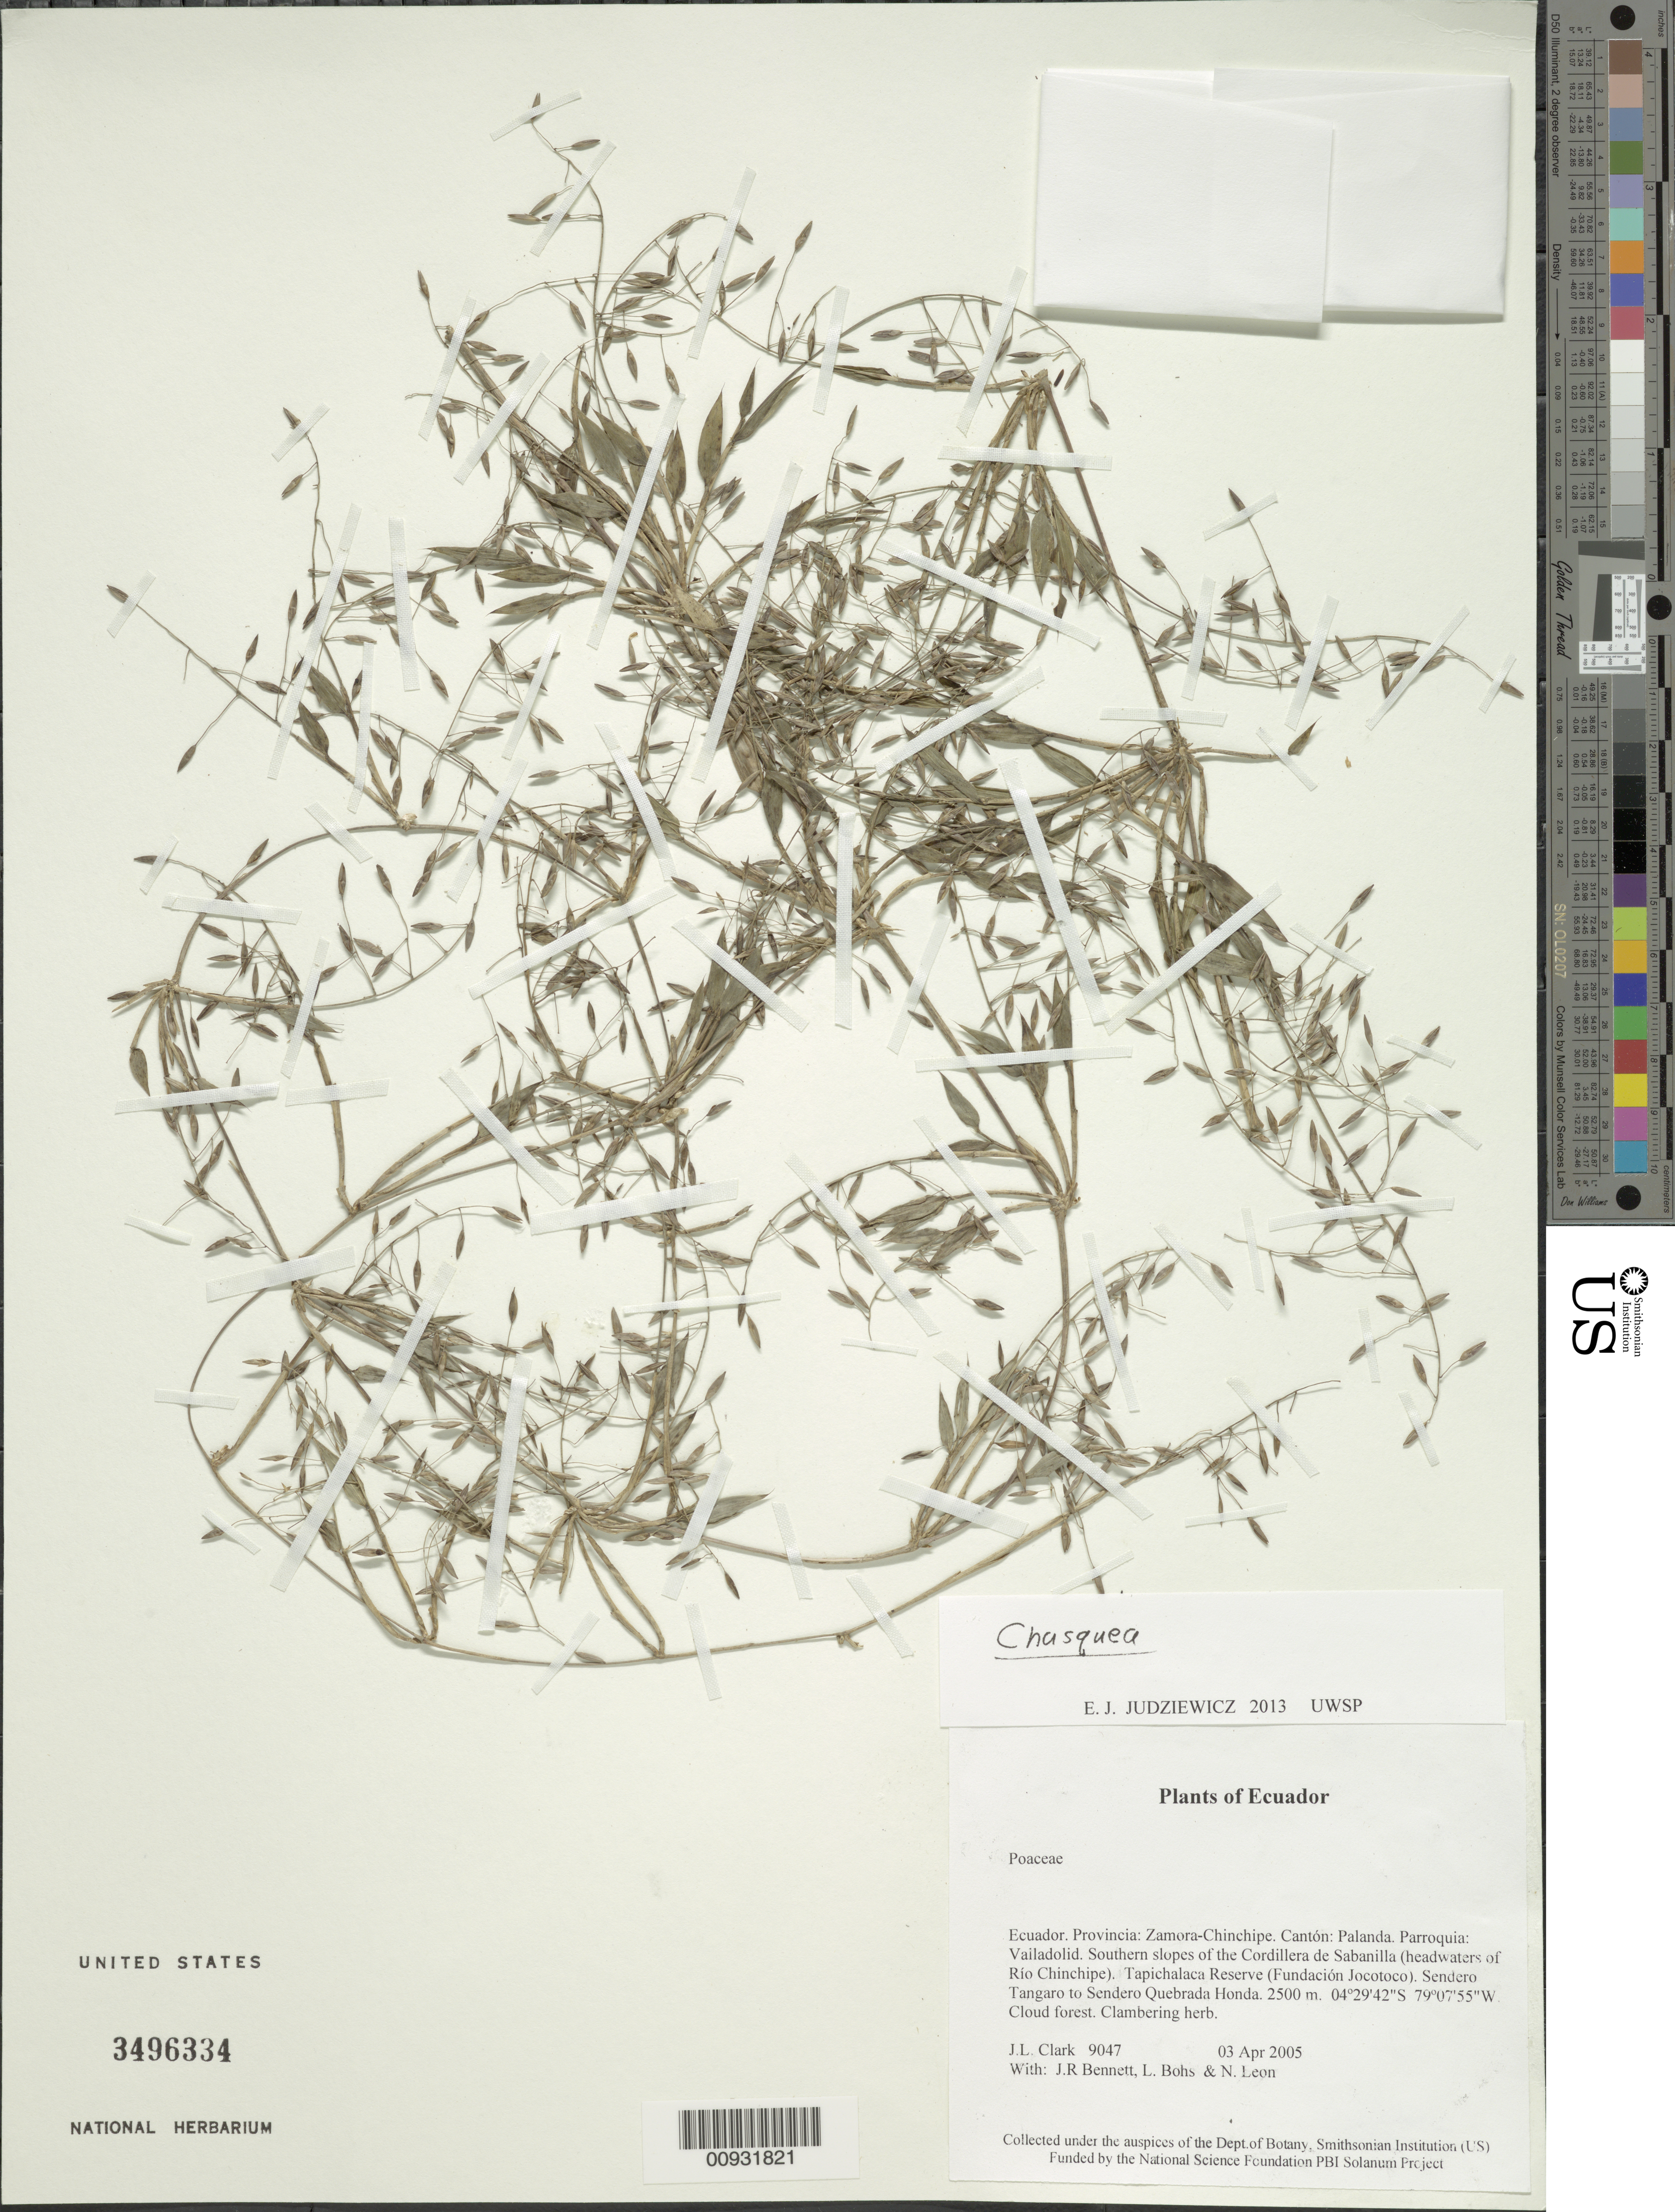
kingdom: Plantae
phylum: Tracheophyta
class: Liliopsida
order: Poales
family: Poaceae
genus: Chusquea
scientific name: Chusquea sp.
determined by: Judziewicz, E. J.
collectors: J. L. Clark, J. R. Bennett, L. A. Bohs & N. Leon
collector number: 9047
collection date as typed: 03 Apr 2005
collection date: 2005-04-03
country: Ecuador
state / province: Zamora-Chinchipe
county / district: Palanda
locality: Parroquia: Valladolid. Southern slopes of the Cordillera de Sabanilla (headwaters of Río Chinchipe). Tapichalaca Reserve (Fundación Jocotoco). Sendero Tangaro to Sendero Quebrada Honda.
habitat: Cloud forest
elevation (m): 2500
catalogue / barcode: US 3496334